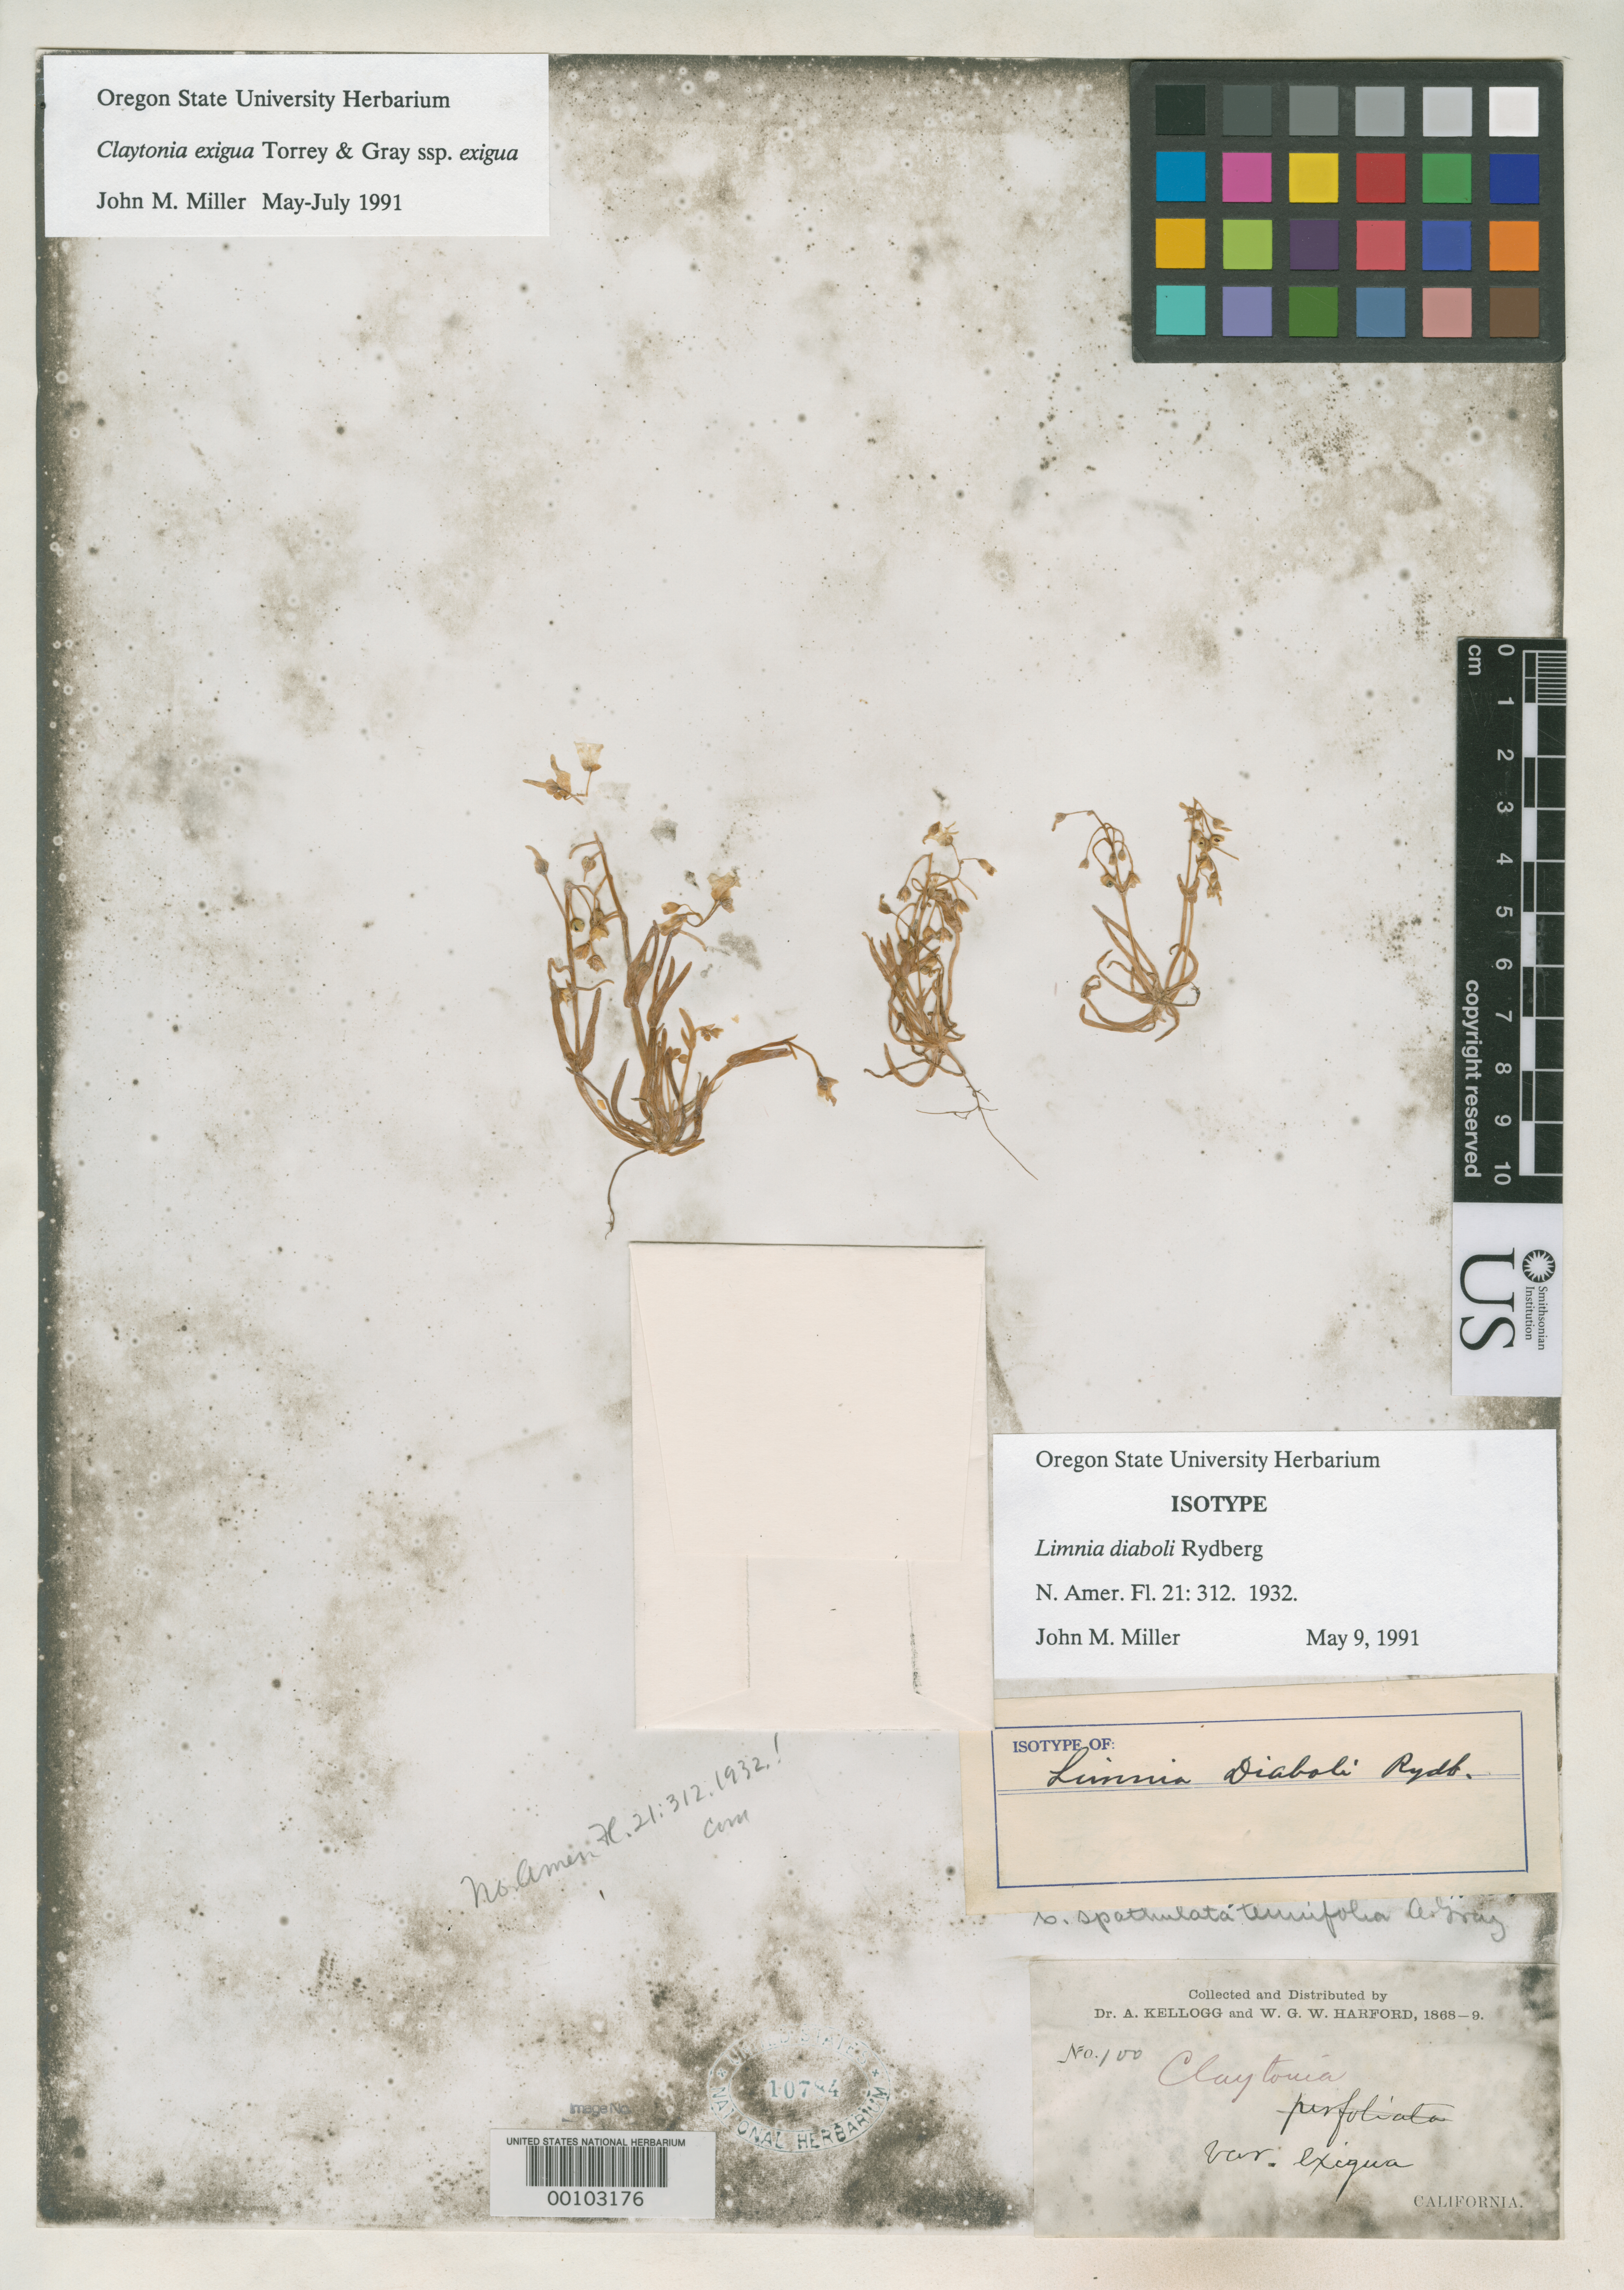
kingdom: Plantae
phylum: Tracheophyta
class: Magnoliopsida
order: Caryophyllales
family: Montiaceae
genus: Limnia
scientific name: Limnia diaboli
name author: Rydb.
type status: Isotype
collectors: A. Kellogg & W. G. W. Harford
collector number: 100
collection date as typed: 1868 to -- --- 1869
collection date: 1868/1869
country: United States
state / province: California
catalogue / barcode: US 10784